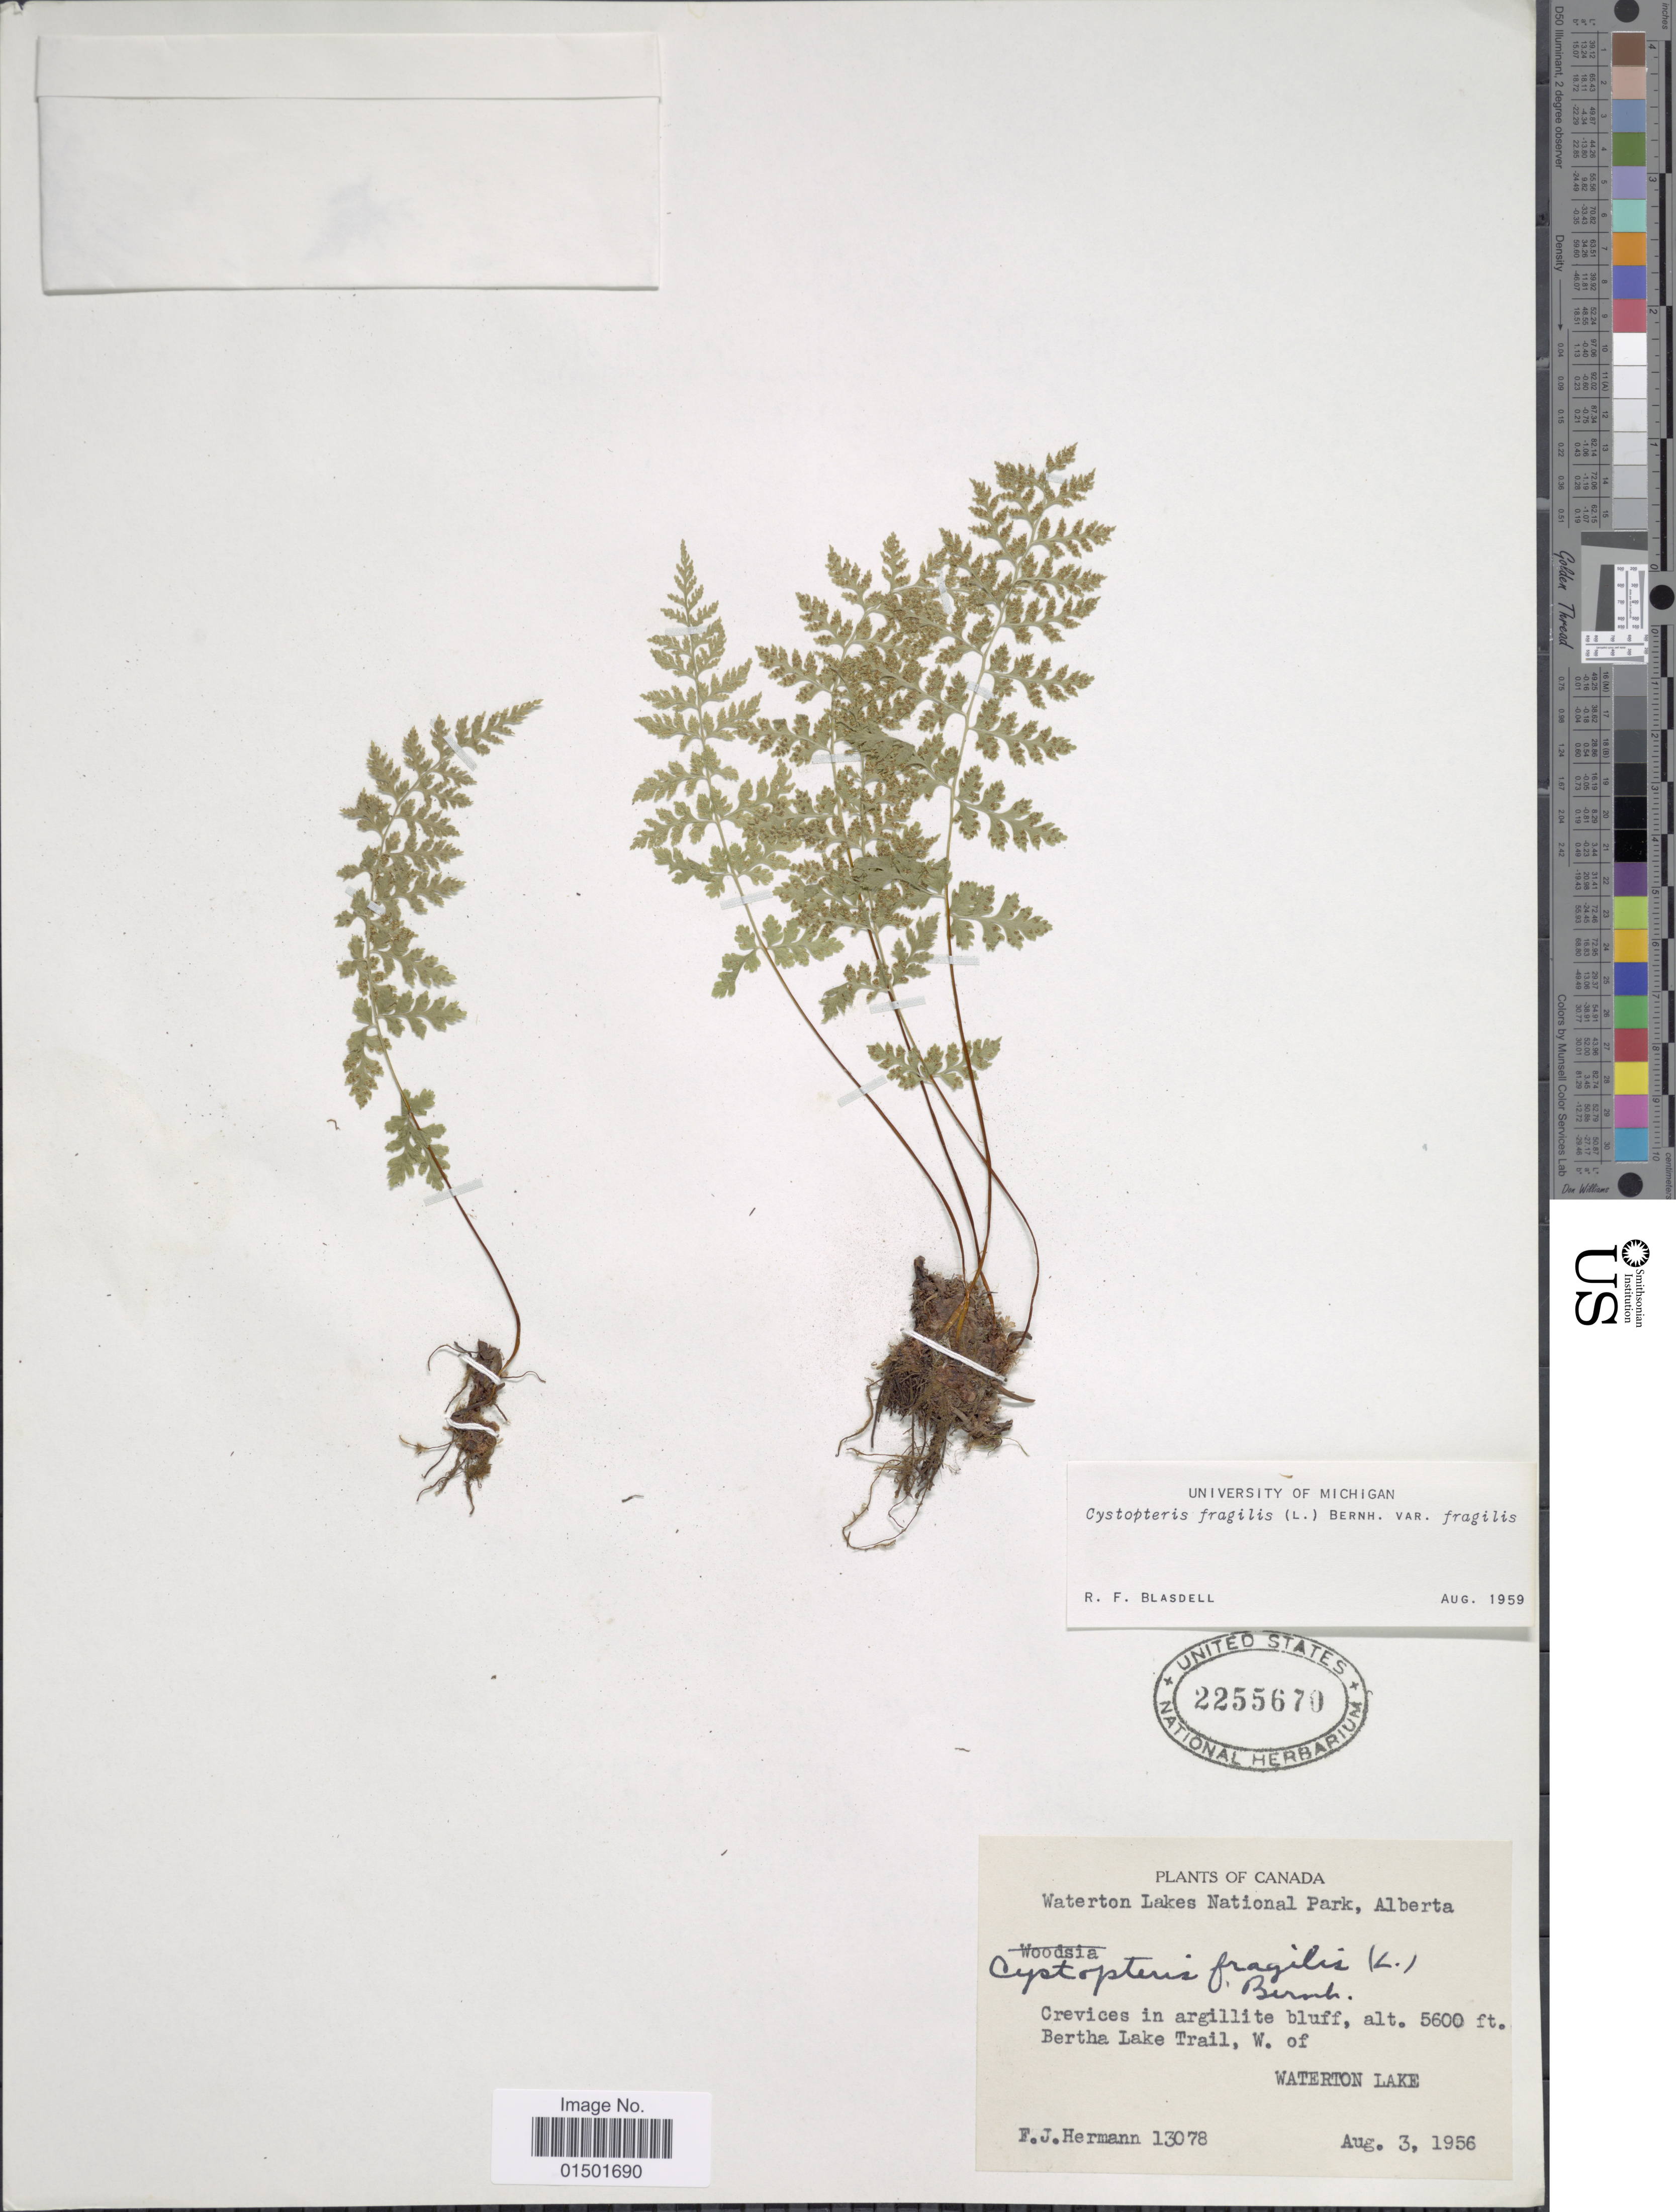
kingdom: Plantae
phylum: Tracheophyta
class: Polypodiopsida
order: Polypodiales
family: Cystopteridaceae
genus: Cystopteris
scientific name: Cystopteris fragilis var. fragilis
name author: (L.) Bernh.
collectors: F. Herman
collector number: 13078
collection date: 1956-08-03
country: Canada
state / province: Alberta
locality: Waterton Lakes National Park. Bertha Lake Trail, W. of Waterton Lake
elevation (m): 1707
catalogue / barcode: US 2255670